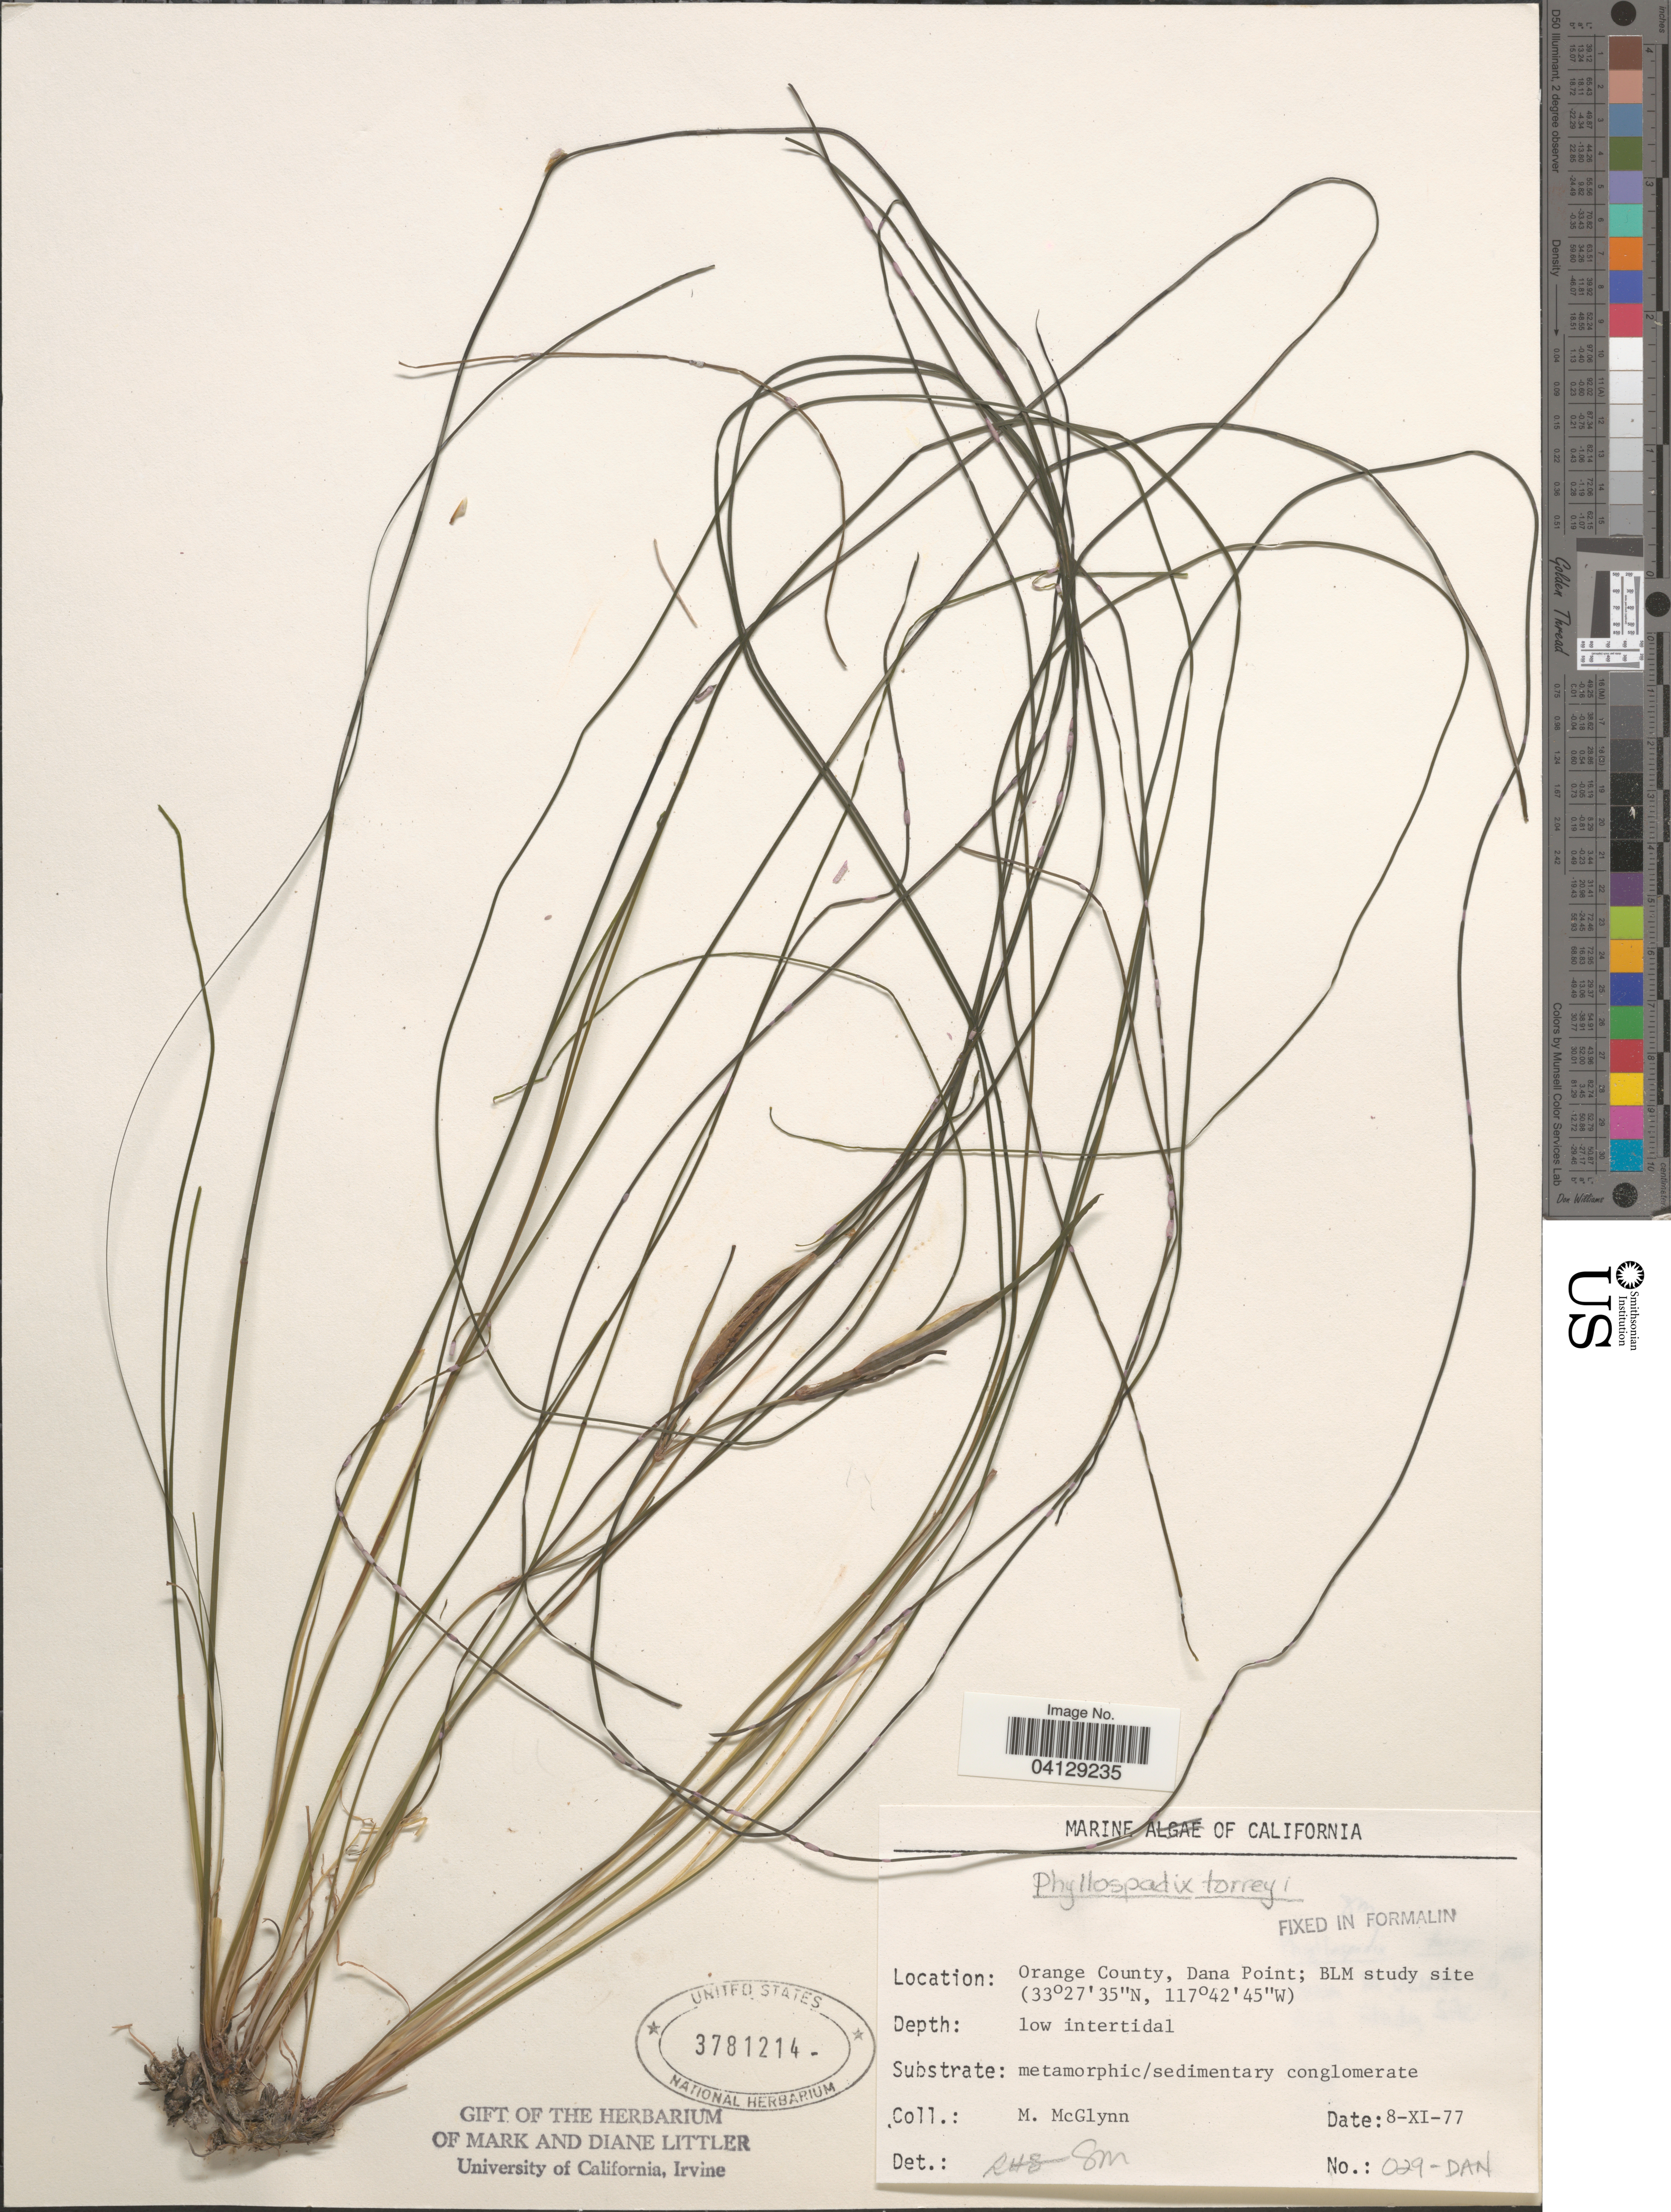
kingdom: Plantae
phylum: Tracheophyta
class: Liliopsida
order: Alismatales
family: Zosteraceae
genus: Phyllospadix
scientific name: Phyllospadix torreyi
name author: S. Watson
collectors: M. McGlynn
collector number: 029-DAN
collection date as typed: Transcribed d/m/y: 8/11/77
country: United States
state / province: California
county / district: Orange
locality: Orange County, Dana Point; BLM study site.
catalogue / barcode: US 3781214